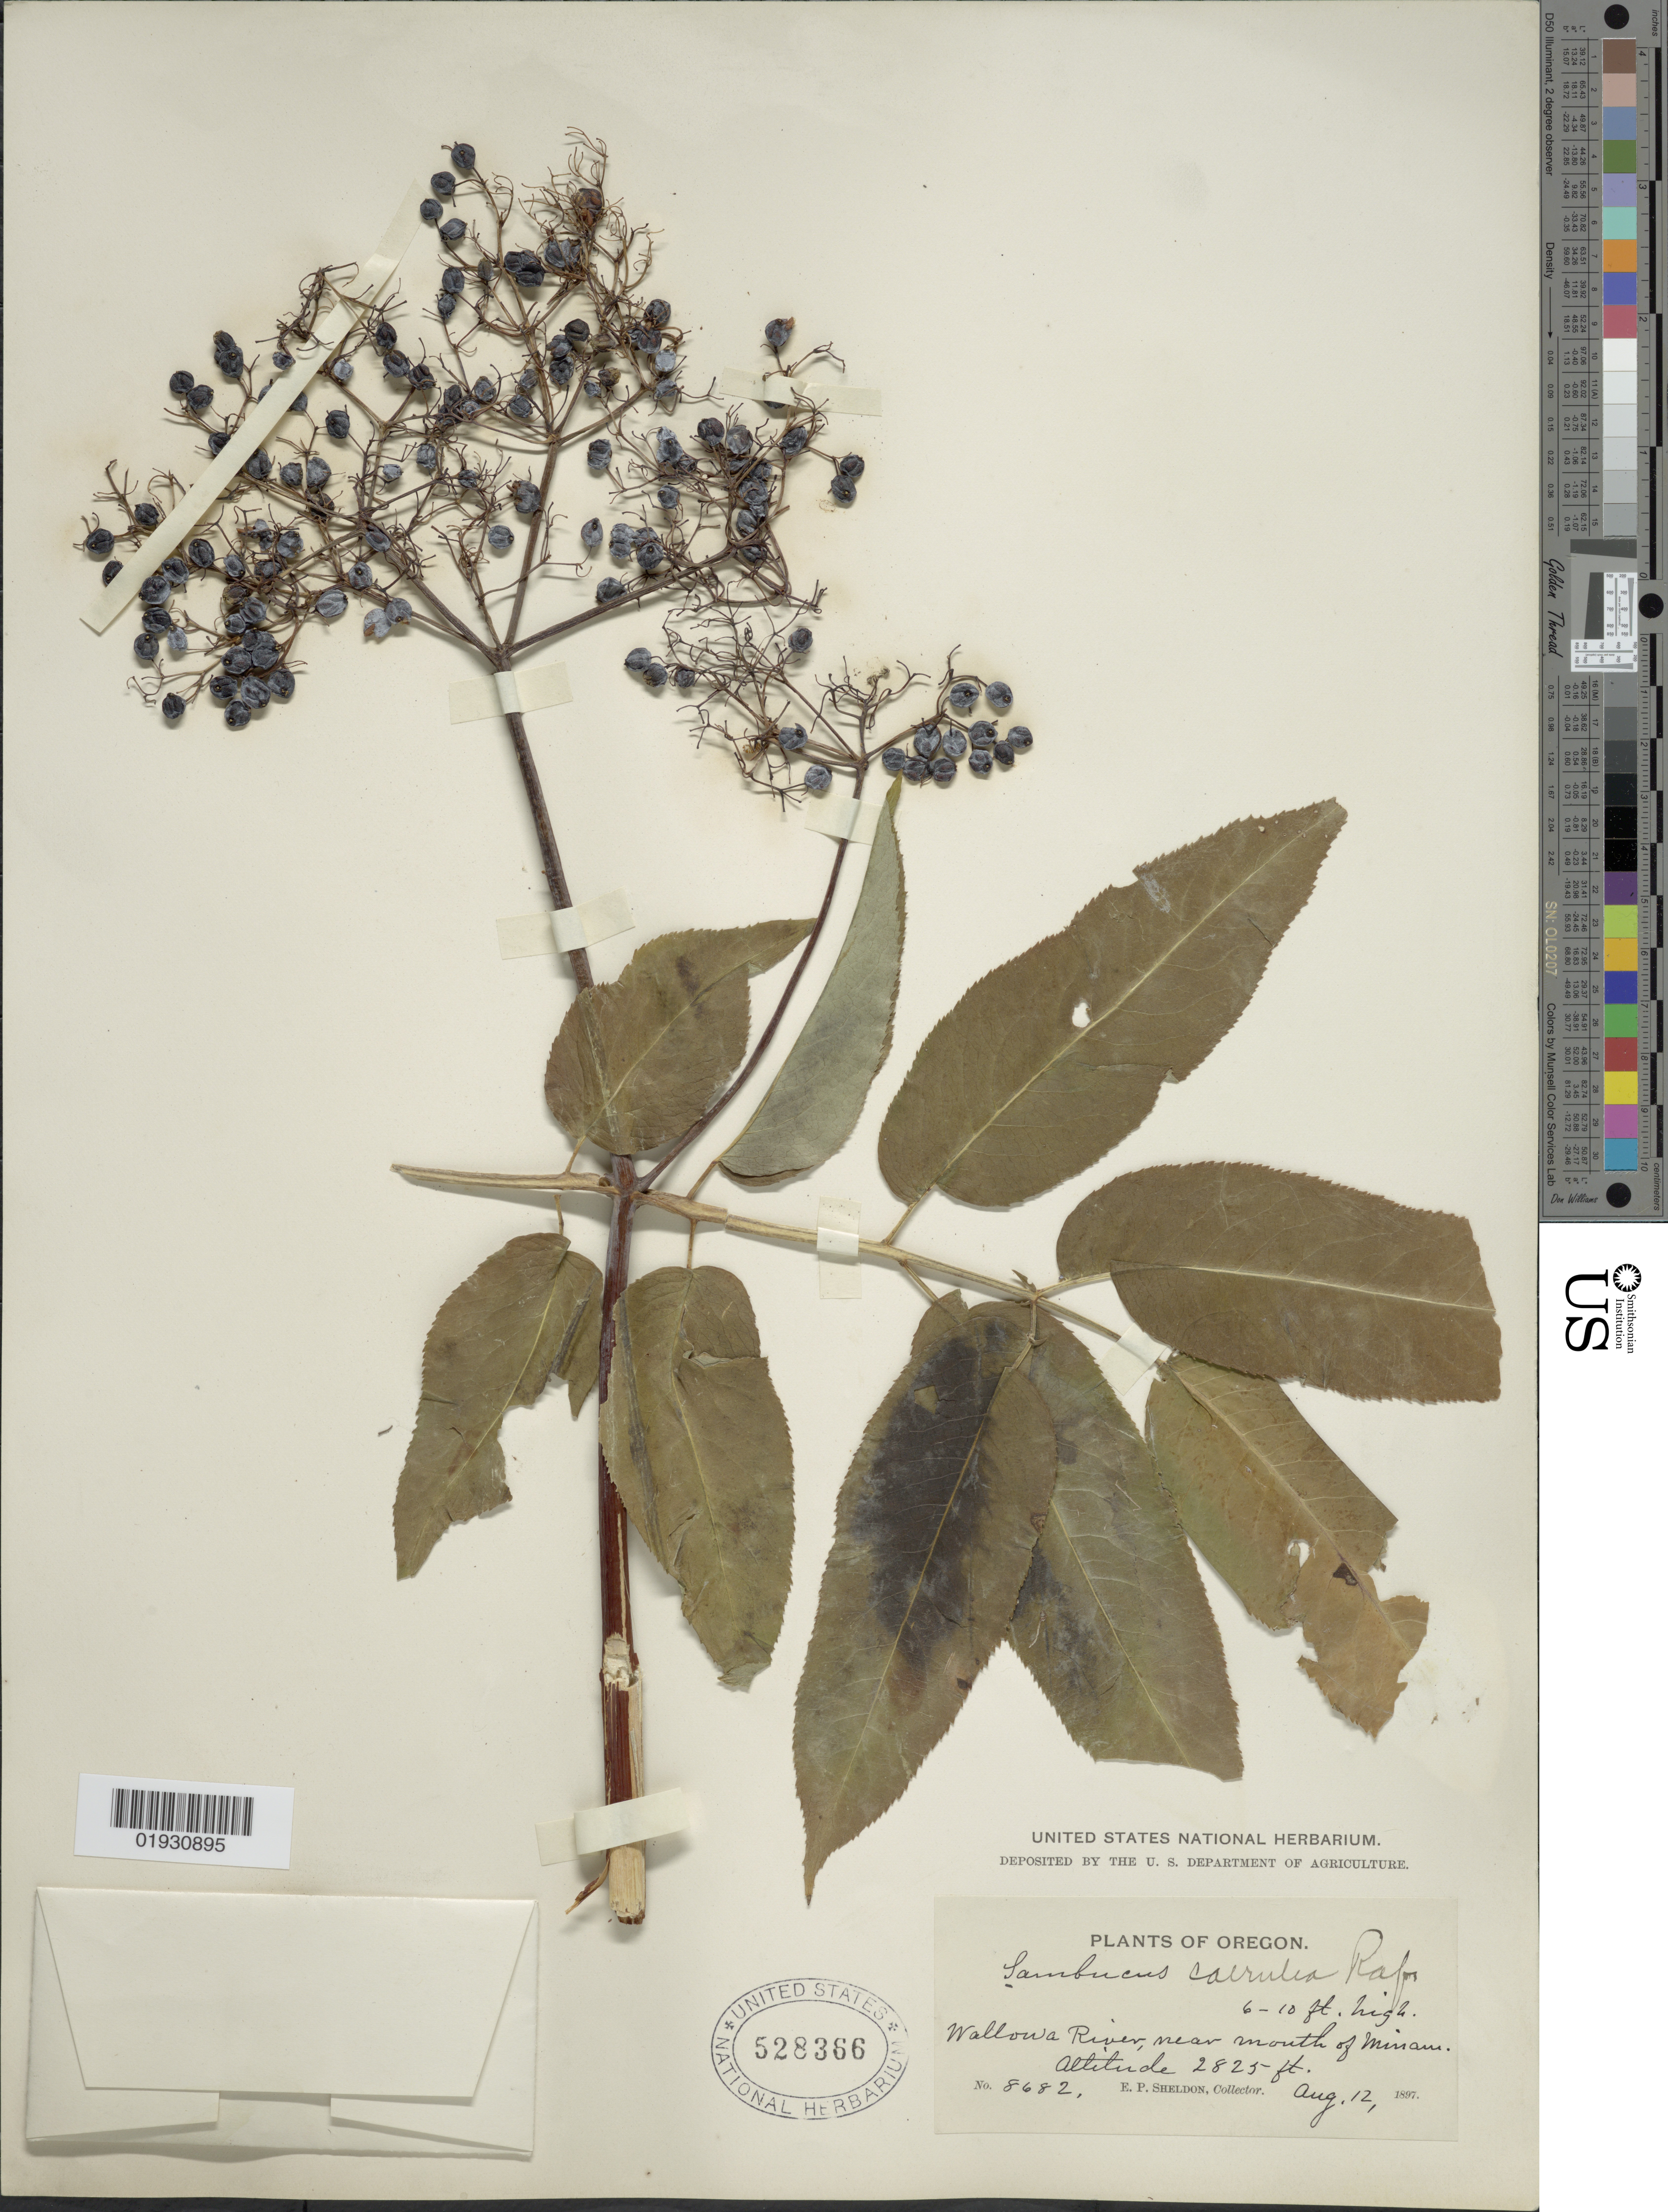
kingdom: Plantae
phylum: Tracheophyta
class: Magnoliopsida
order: Dipsacales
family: Viburnaceae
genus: Sambucus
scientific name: Sambucus cerulea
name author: Raf.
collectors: E. P. Sheldon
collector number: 8682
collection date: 1897-08-12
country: United States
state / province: Oregon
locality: Wallowa River, near mouth of Miriam.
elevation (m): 861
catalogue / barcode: US 528366